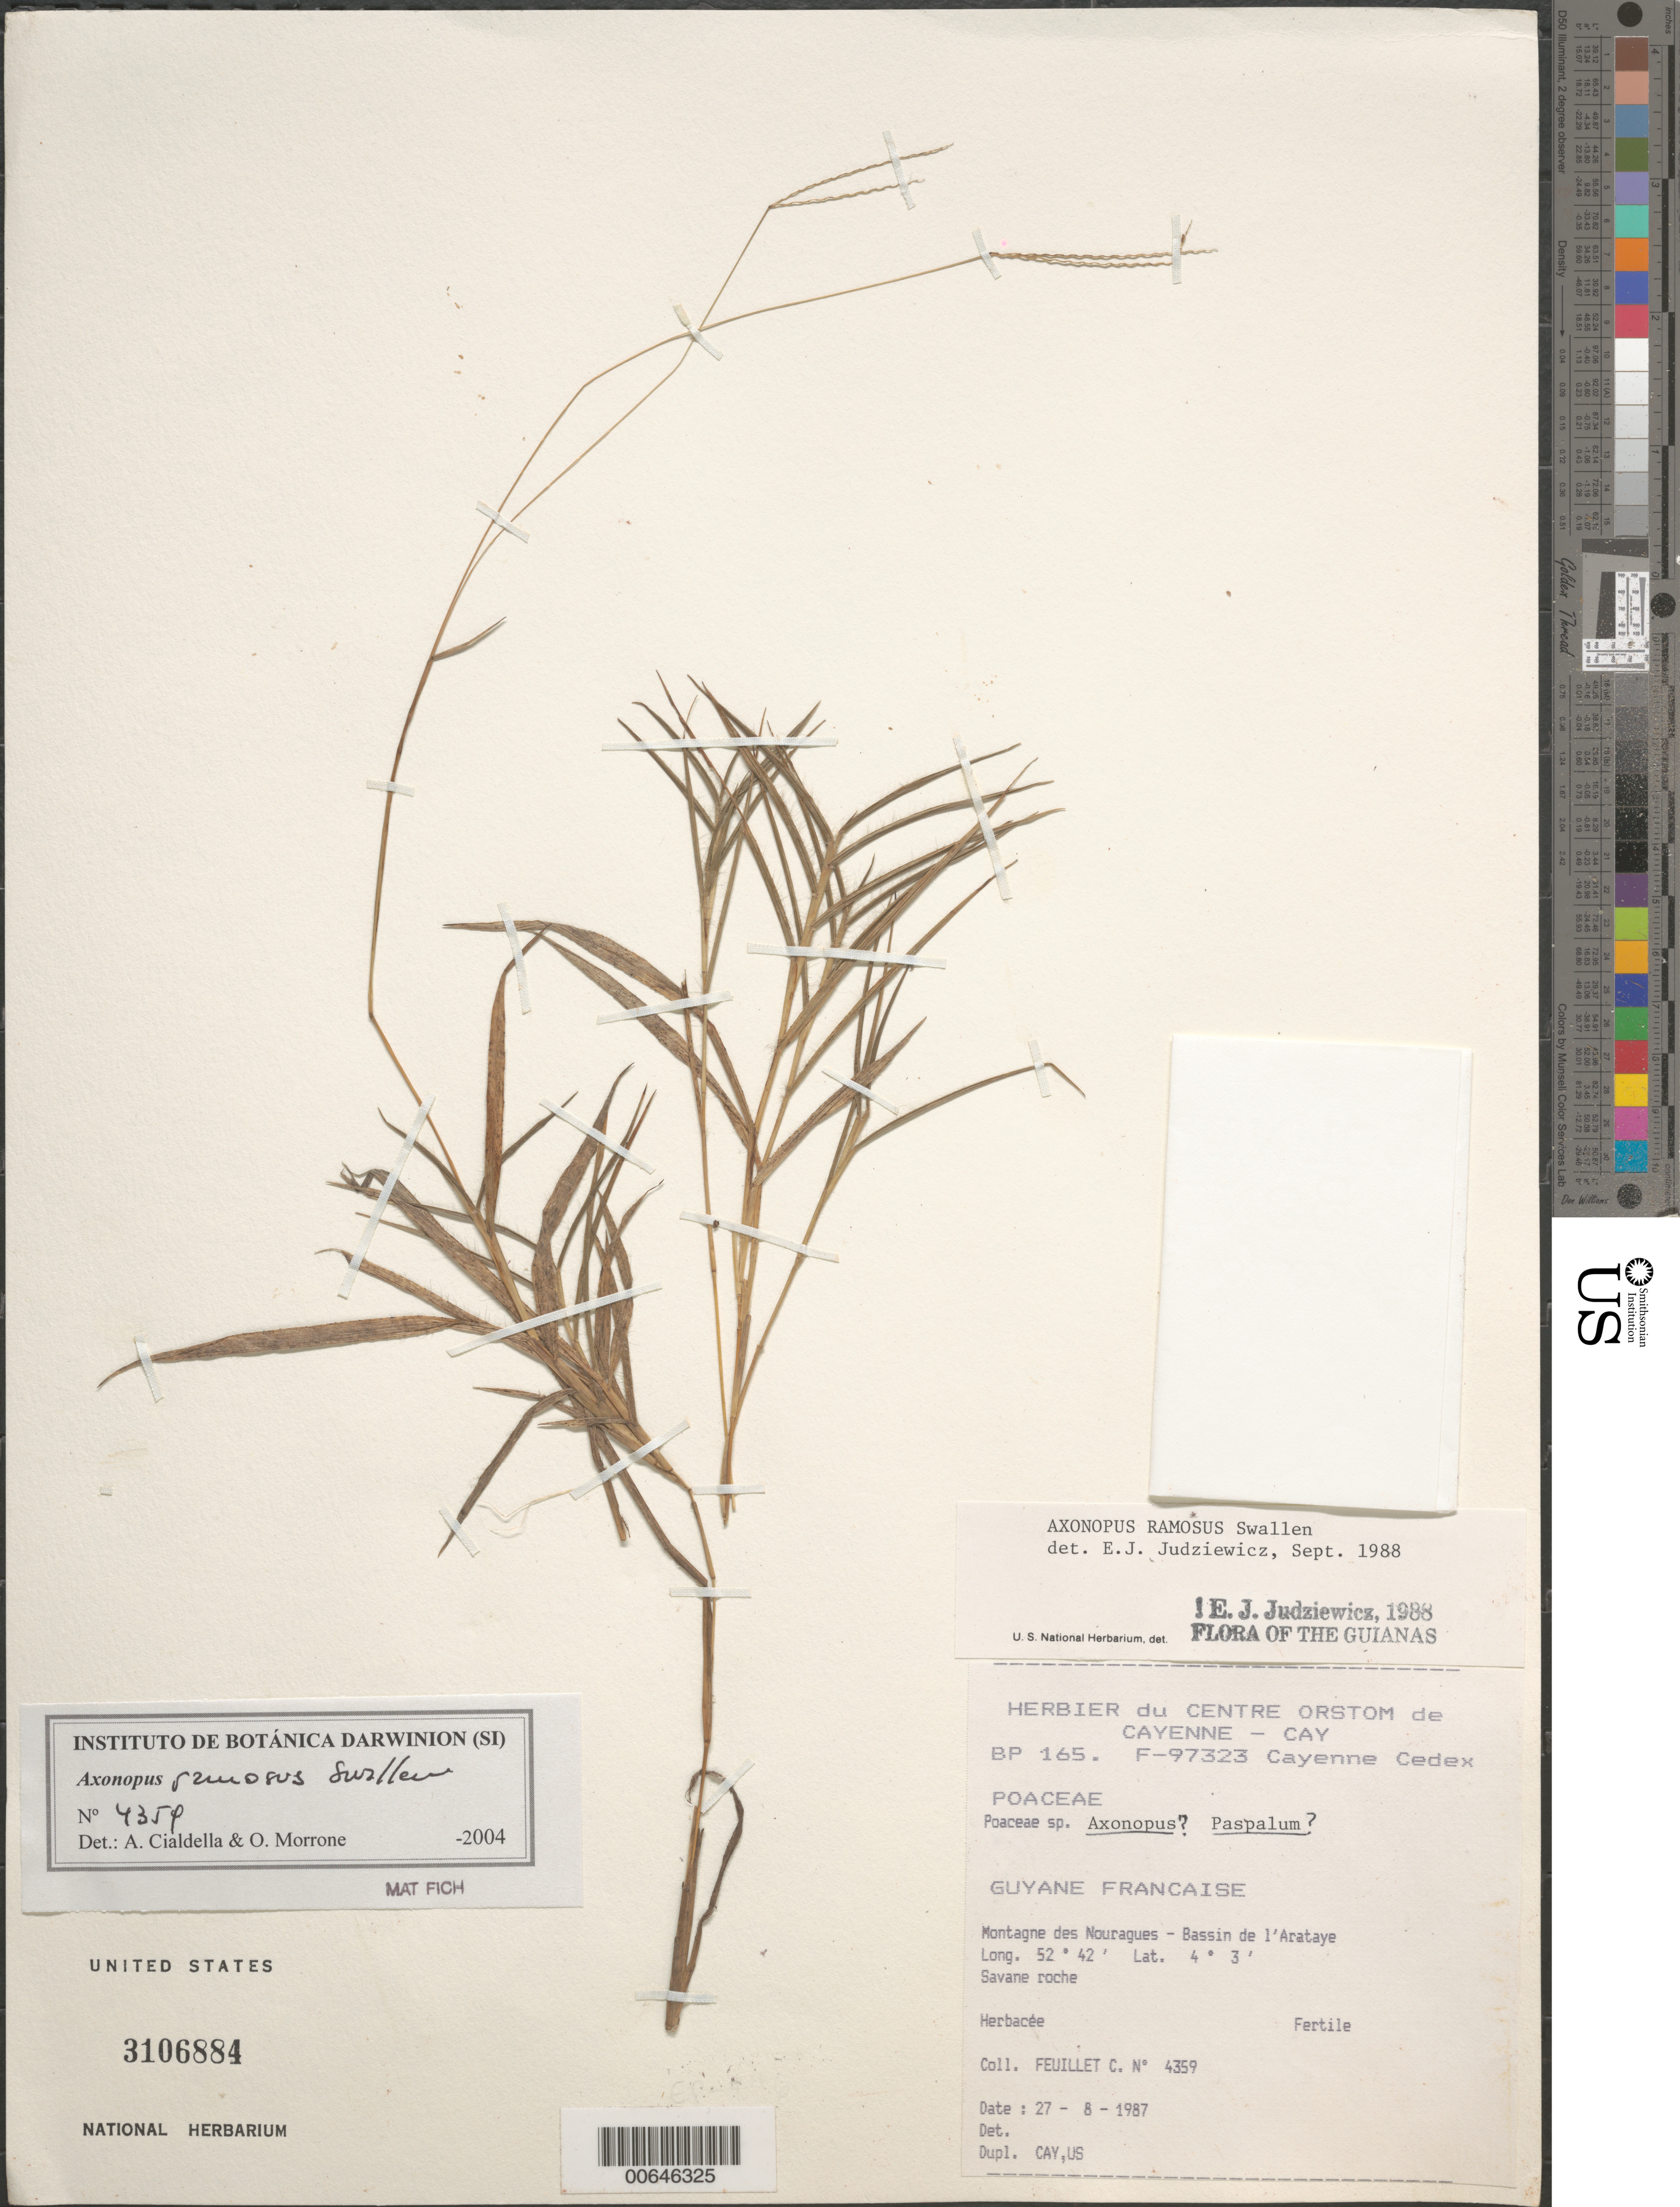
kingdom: Plantae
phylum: Tracheophyta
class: Liliopsida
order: Poales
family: Poaceae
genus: Axonopus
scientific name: Axonopus ramosus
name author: Swallen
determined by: Judziewicz, E. J.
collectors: C. Feuillet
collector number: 4359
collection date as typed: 27 Aug 1987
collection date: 1987-08-27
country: French Guiana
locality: Station des Nouragues, Bassin de l'Approuague, Arataye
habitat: Rocky savanna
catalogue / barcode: US 3106884